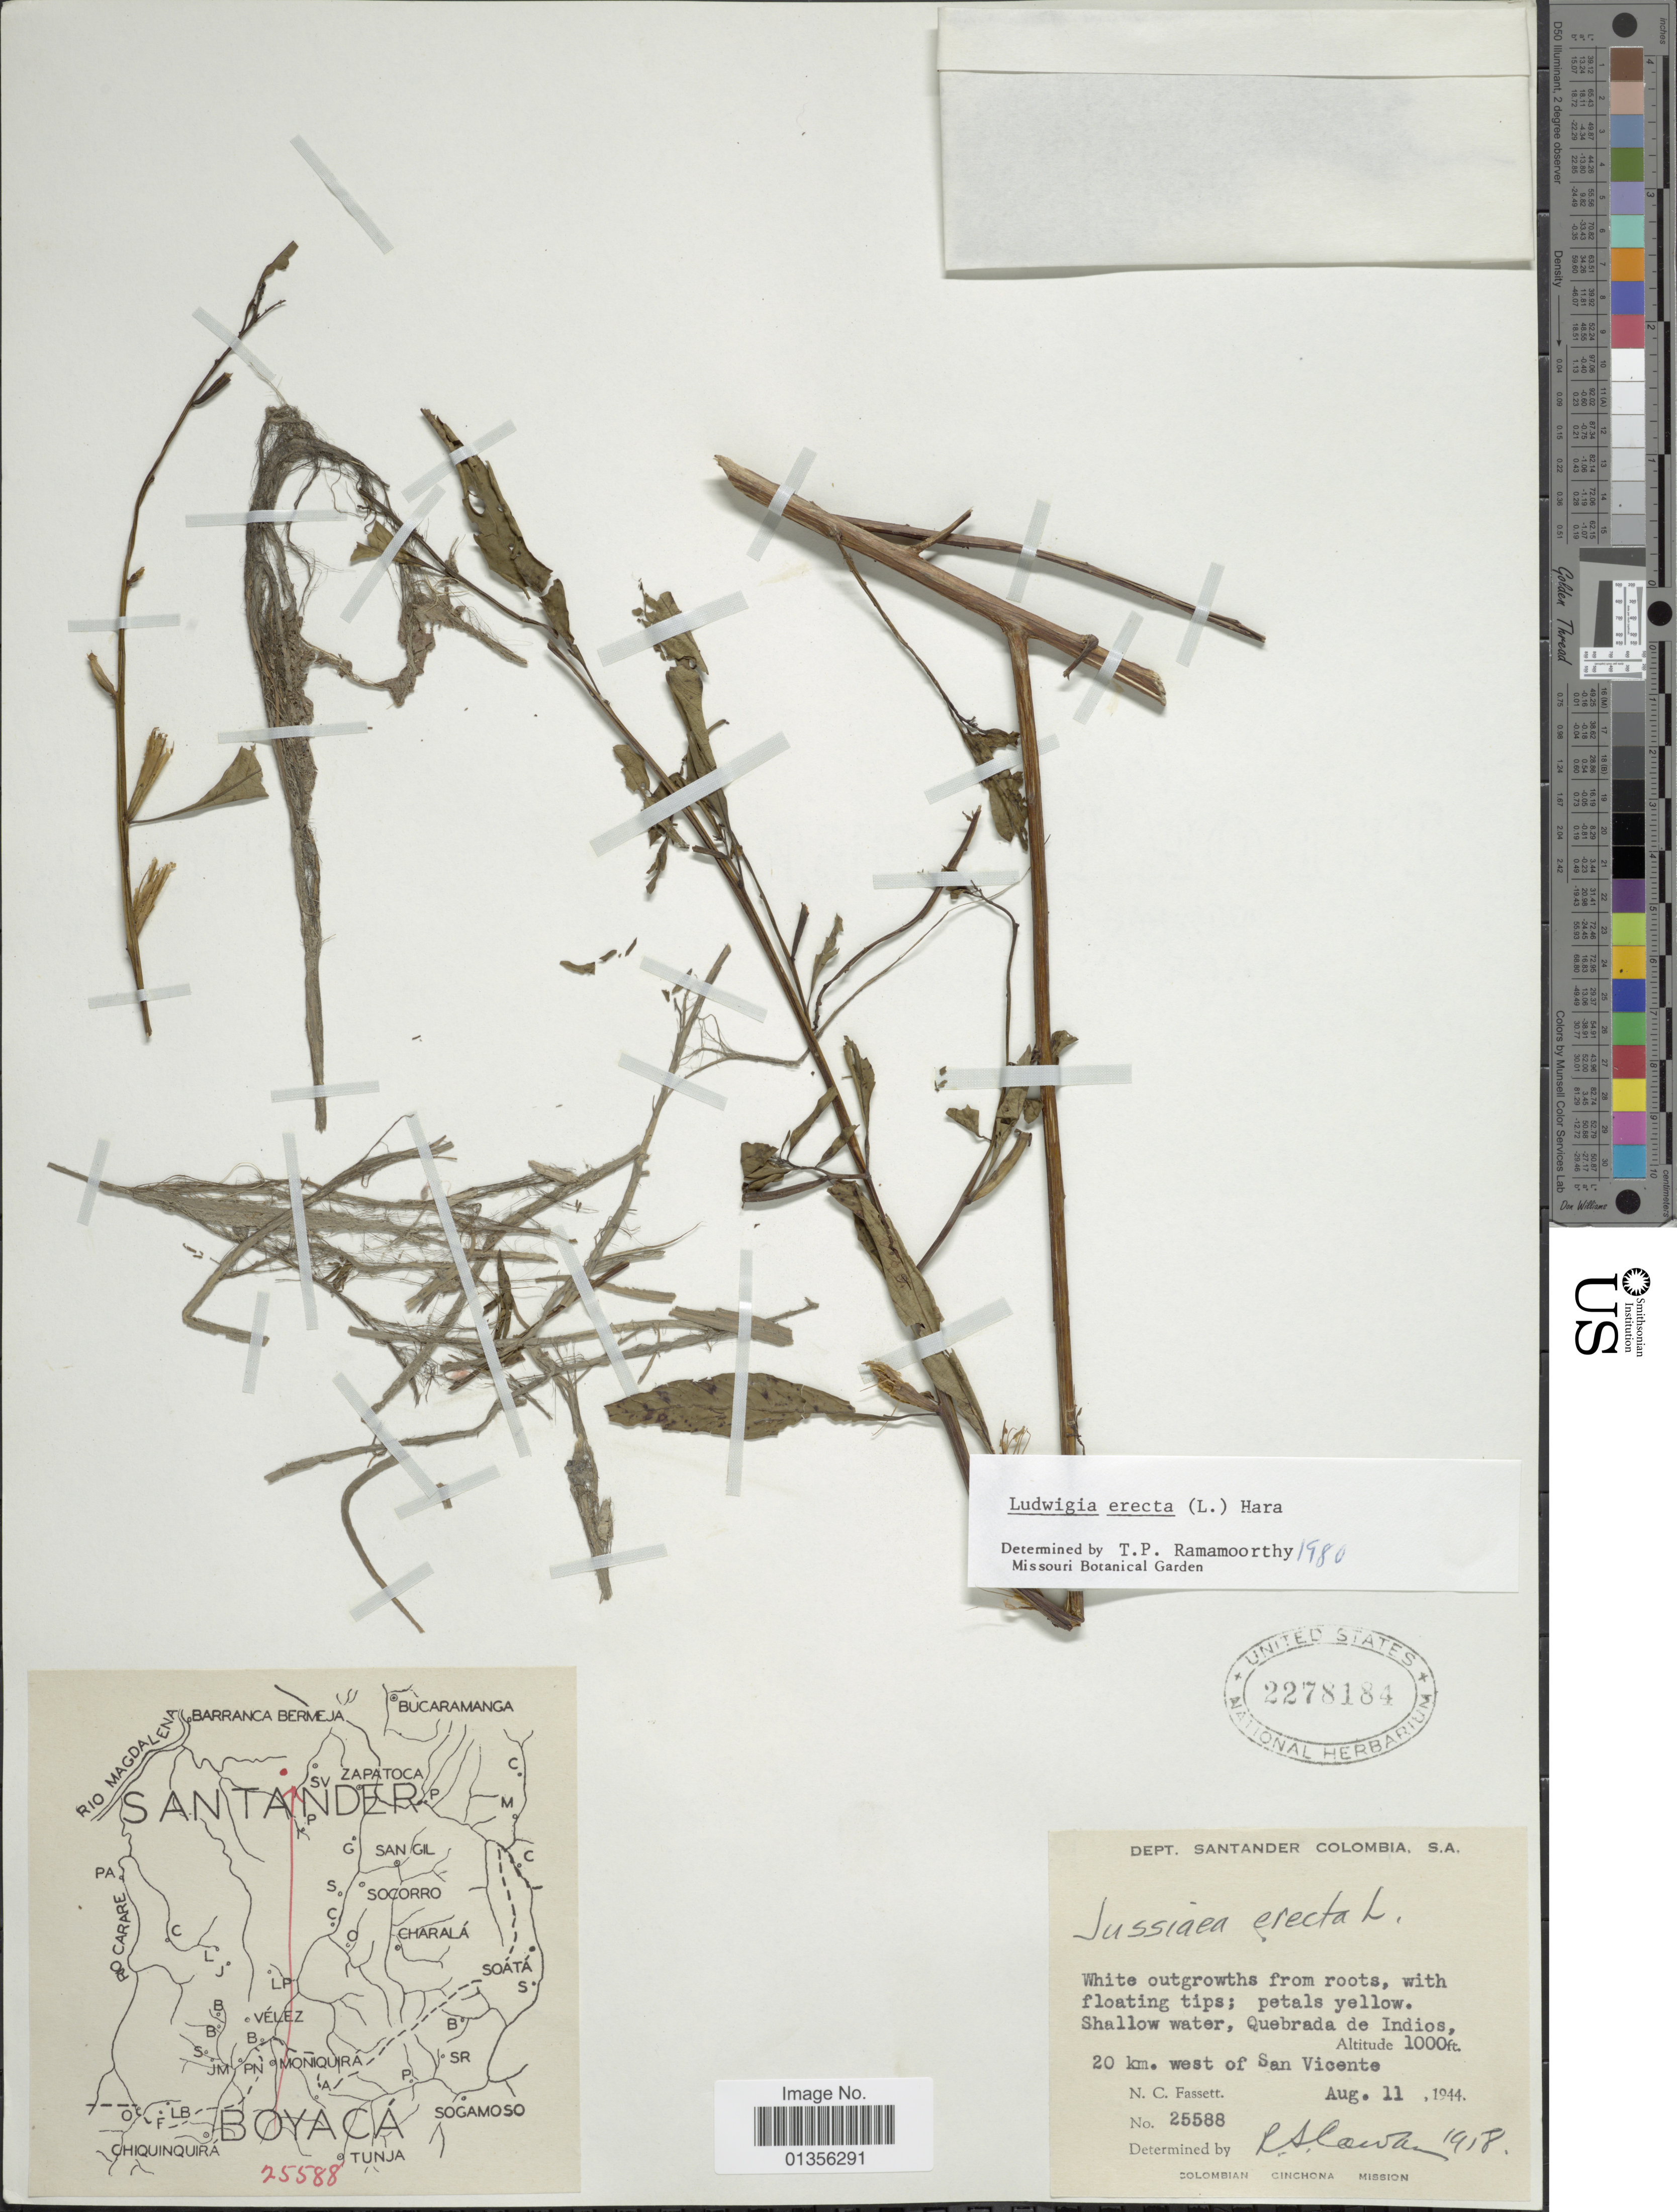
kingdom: Plantae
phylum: Tracheophyta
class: Magnoliopsida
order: Myrtales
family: Onagraceae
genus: Ludwigia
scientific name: Ludwigia erecta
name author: (L.) H. Hara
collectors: N. C. Fassett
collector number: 25588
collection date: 1944-08-11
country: Colombia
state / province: Santander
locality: Quebrada de Indios. 20 km. west of San Vicente.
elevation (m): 305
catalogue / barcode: US 2278184